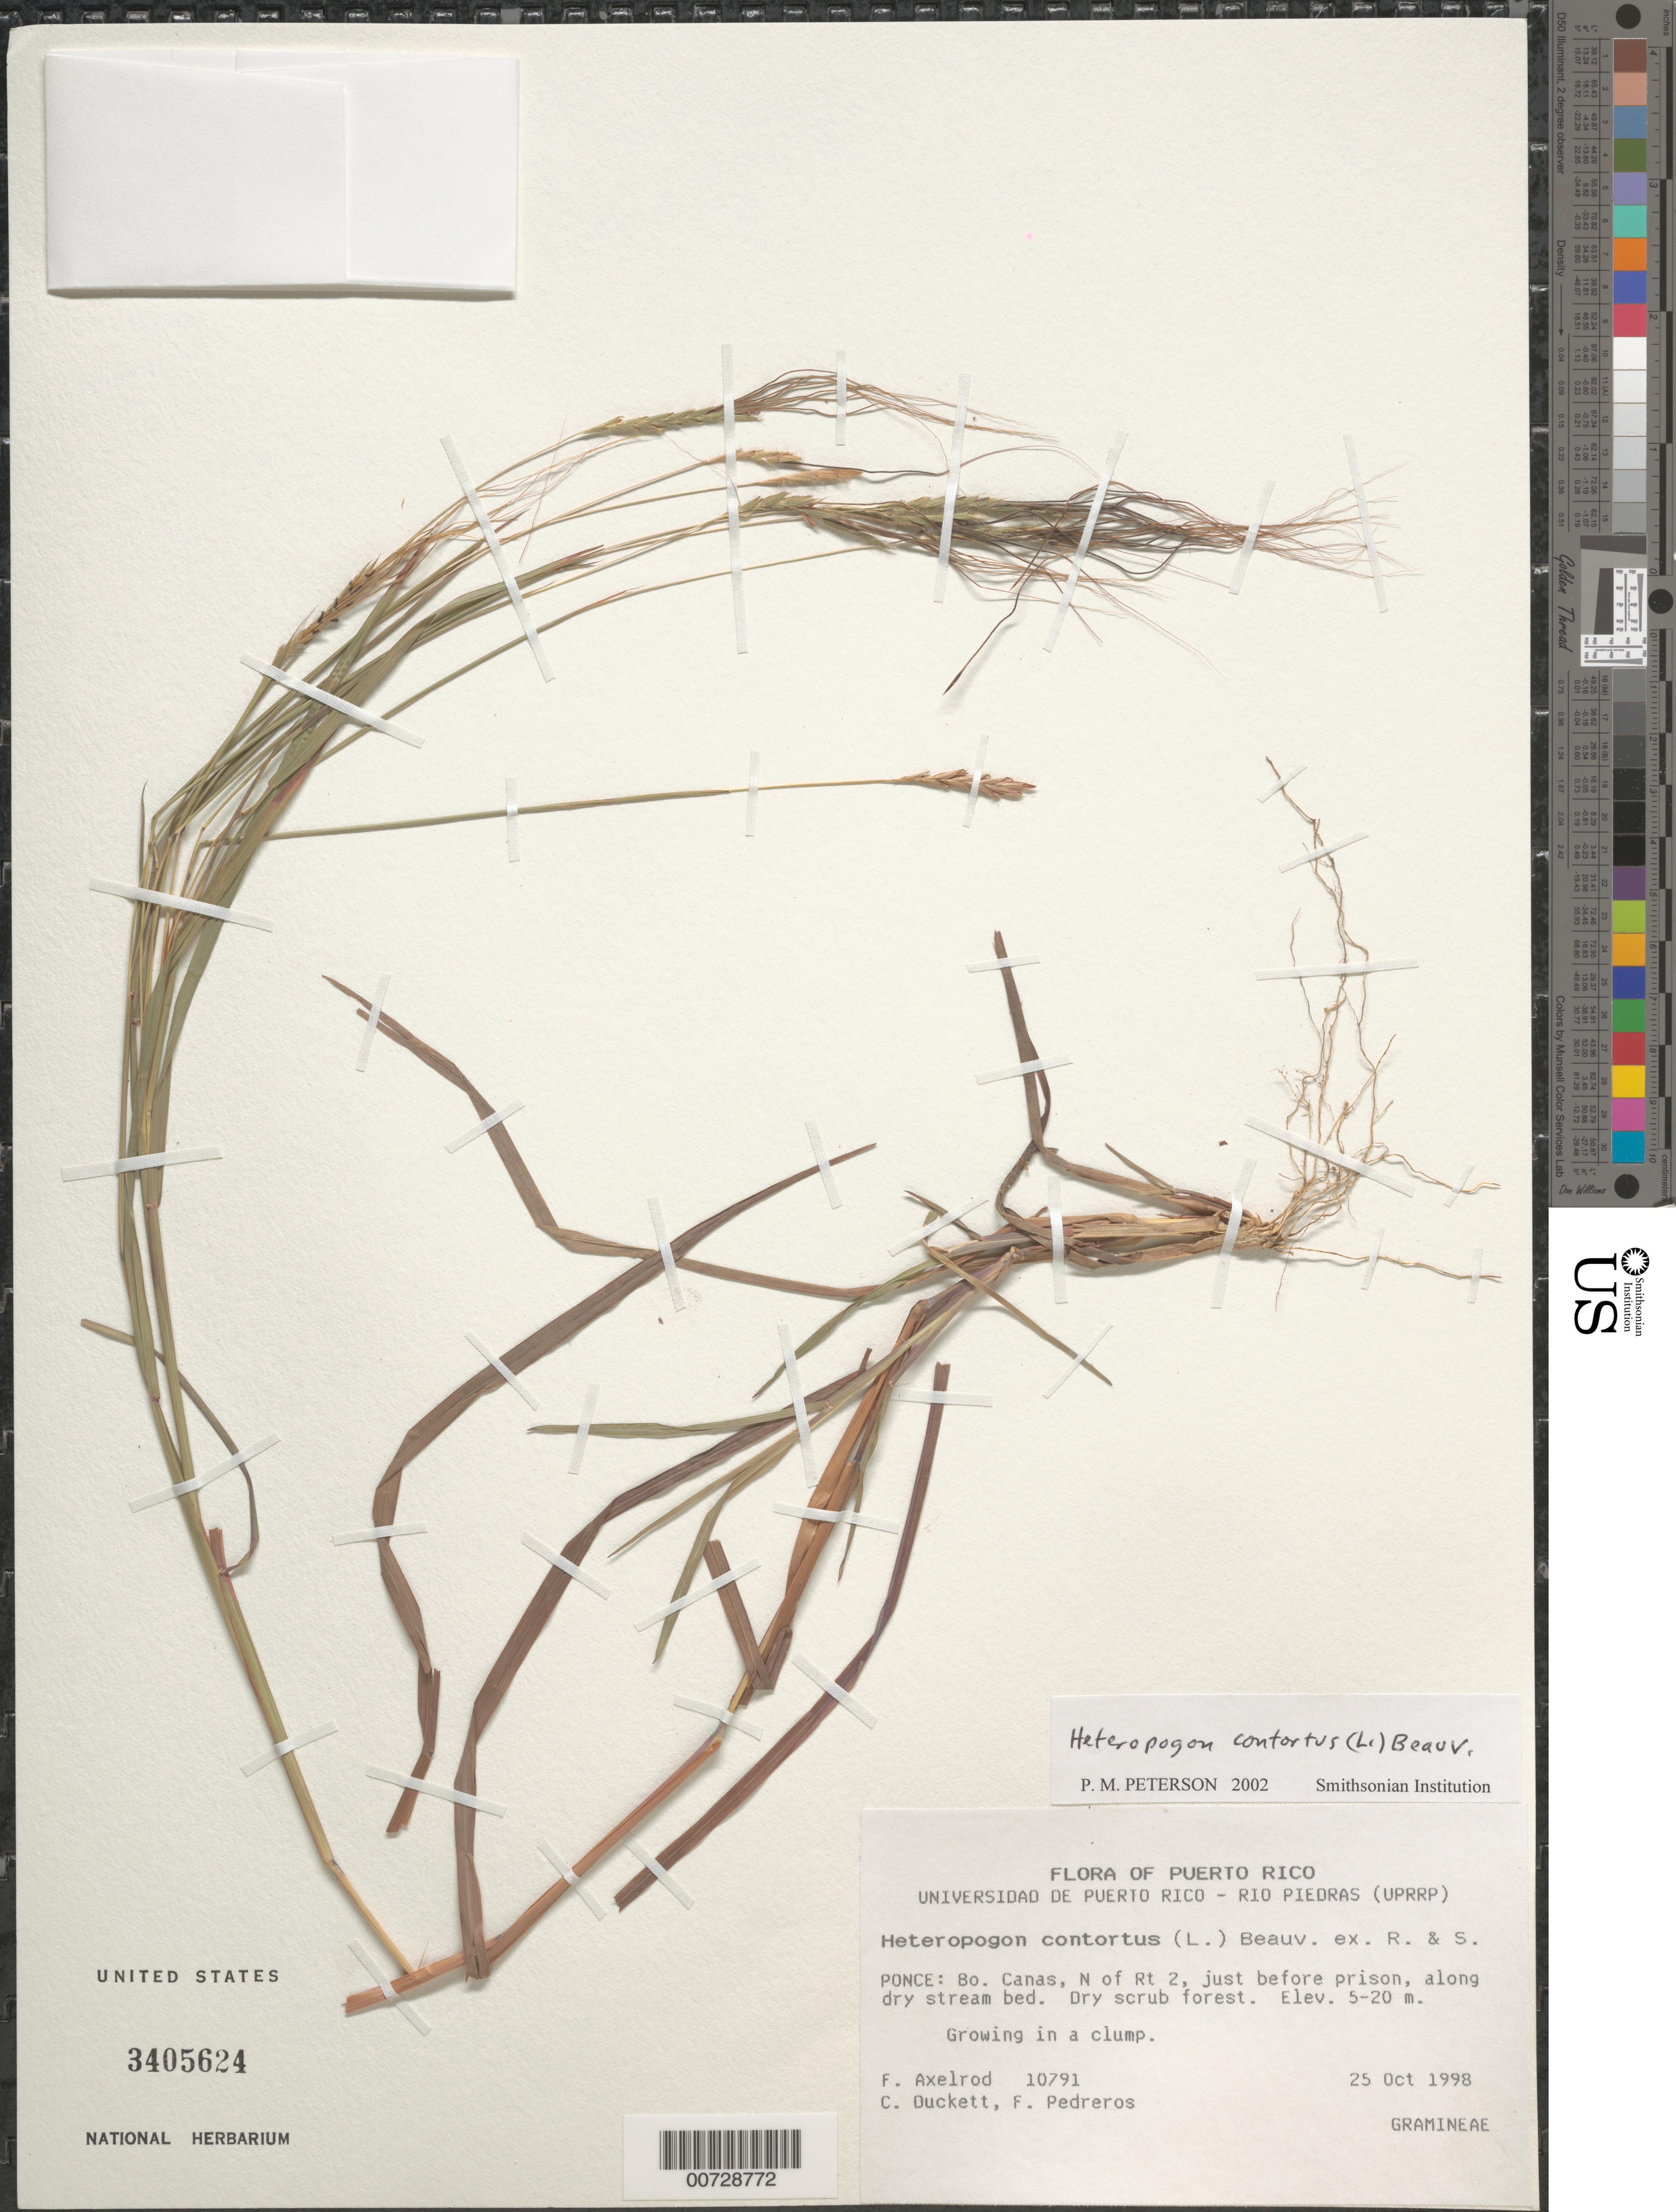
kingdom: Plantae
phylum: Tracheophyta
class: Liliopsida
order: Poales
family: Poaceae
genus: Heteropogon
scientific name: Heteropogon contortus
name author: (L.) P. Beauv. ex Roem. & Schult.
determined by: Peterson, Paul M., (BOT), Smithsonian Institution - National Museum of Natural History (UNITED STATES)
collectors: F. S. Axelrod, C. Duckett & F. Pedreros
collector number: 10791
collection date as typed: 25 Oct 1998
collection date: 1998-10-25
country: Puerto Rico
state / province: Ponce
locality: Bo. Canas, N of Rte 2, just before prison, along dry stream bed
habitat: Dry scrub forest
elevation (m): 5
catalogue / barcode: US 3405624